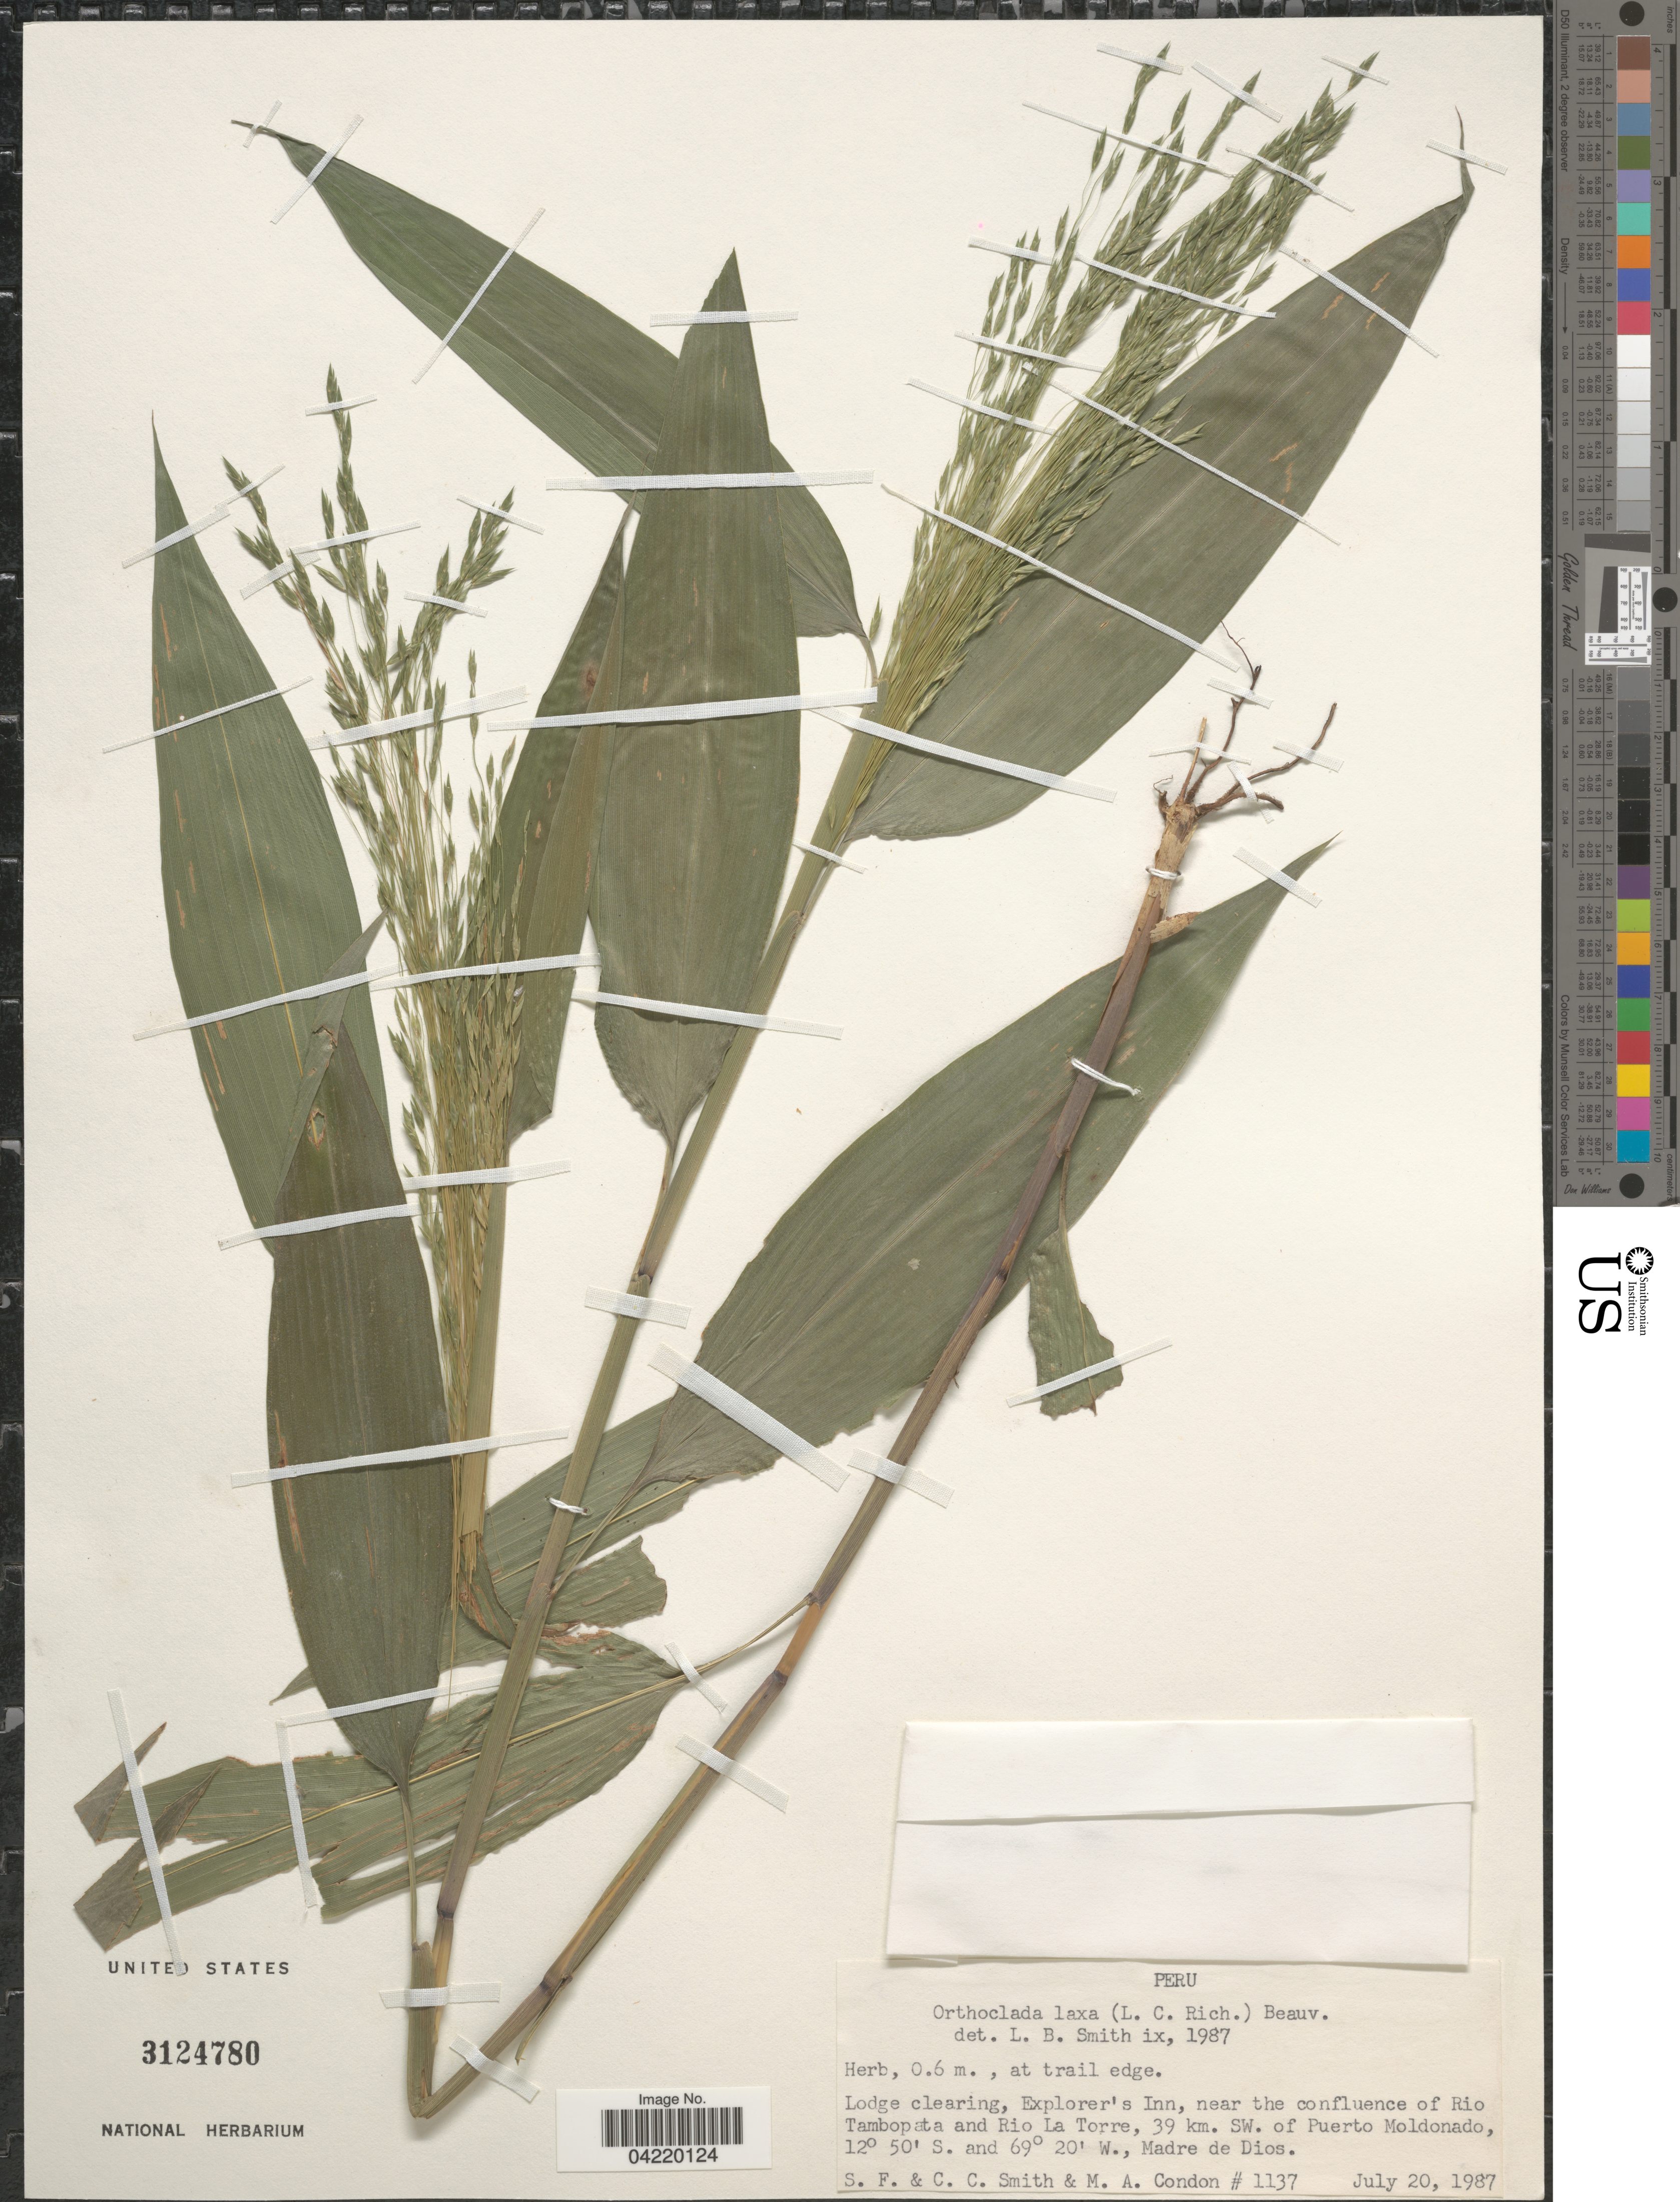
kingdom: Plantae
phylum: Tracheophyta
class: Liliopsida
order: Poales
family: Poaceae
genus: Orthoclada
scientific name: Orthoclada laxa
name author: P. Beauv.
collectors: S.F. Smith, C. C. Smith & M. Condon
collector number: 1137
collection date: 1987-07-20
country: Peru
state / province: Madre de Dios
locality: Lodge clearing, Explorer's Inn, near the confluence of Rio Tambopata and Rio La Torre, 39 km. SW. of Puerto Moldonado.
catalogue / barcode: US 3124780